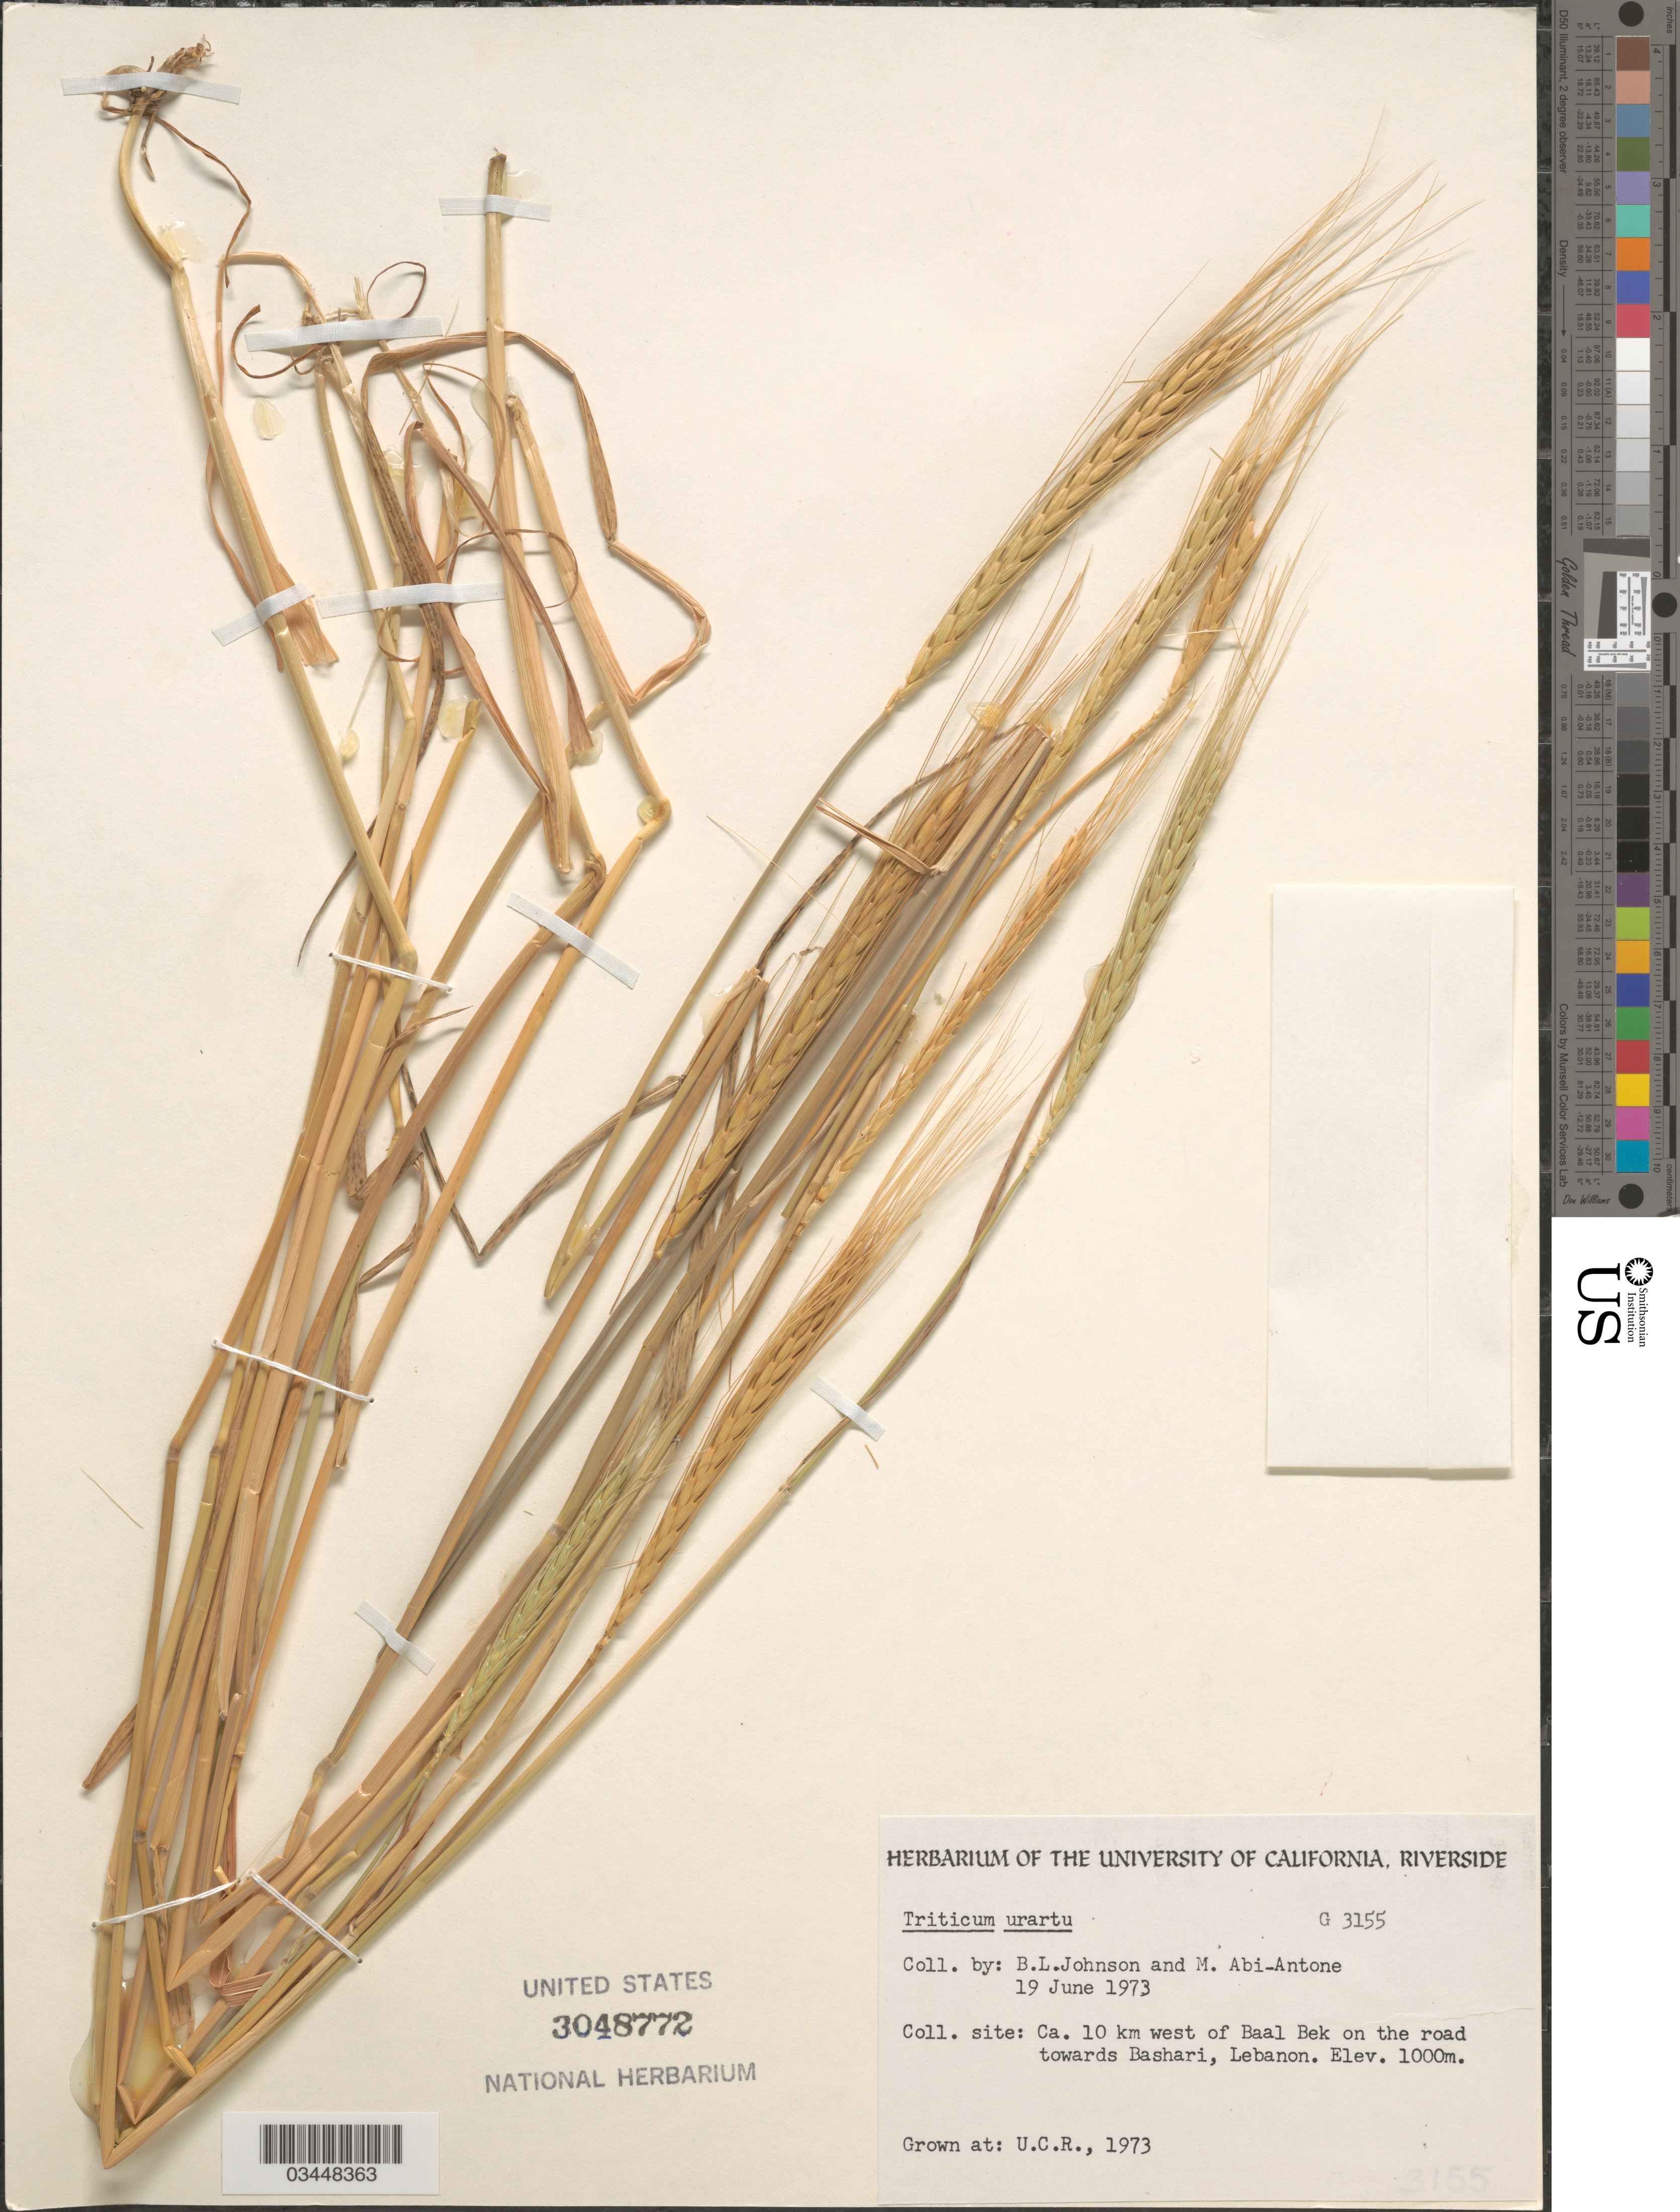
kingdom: Plantae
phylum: Tracheophyta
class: Liliopsida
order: Poales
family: Poaceae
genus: Triticum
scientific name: Triticum urartu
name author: Thumanjan ex Gandilyan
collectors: ex herb. Univ. of California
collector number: G3155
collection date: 1973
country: United States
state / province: California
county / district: Riverside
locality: U.C.R.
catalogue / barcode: US 3048772